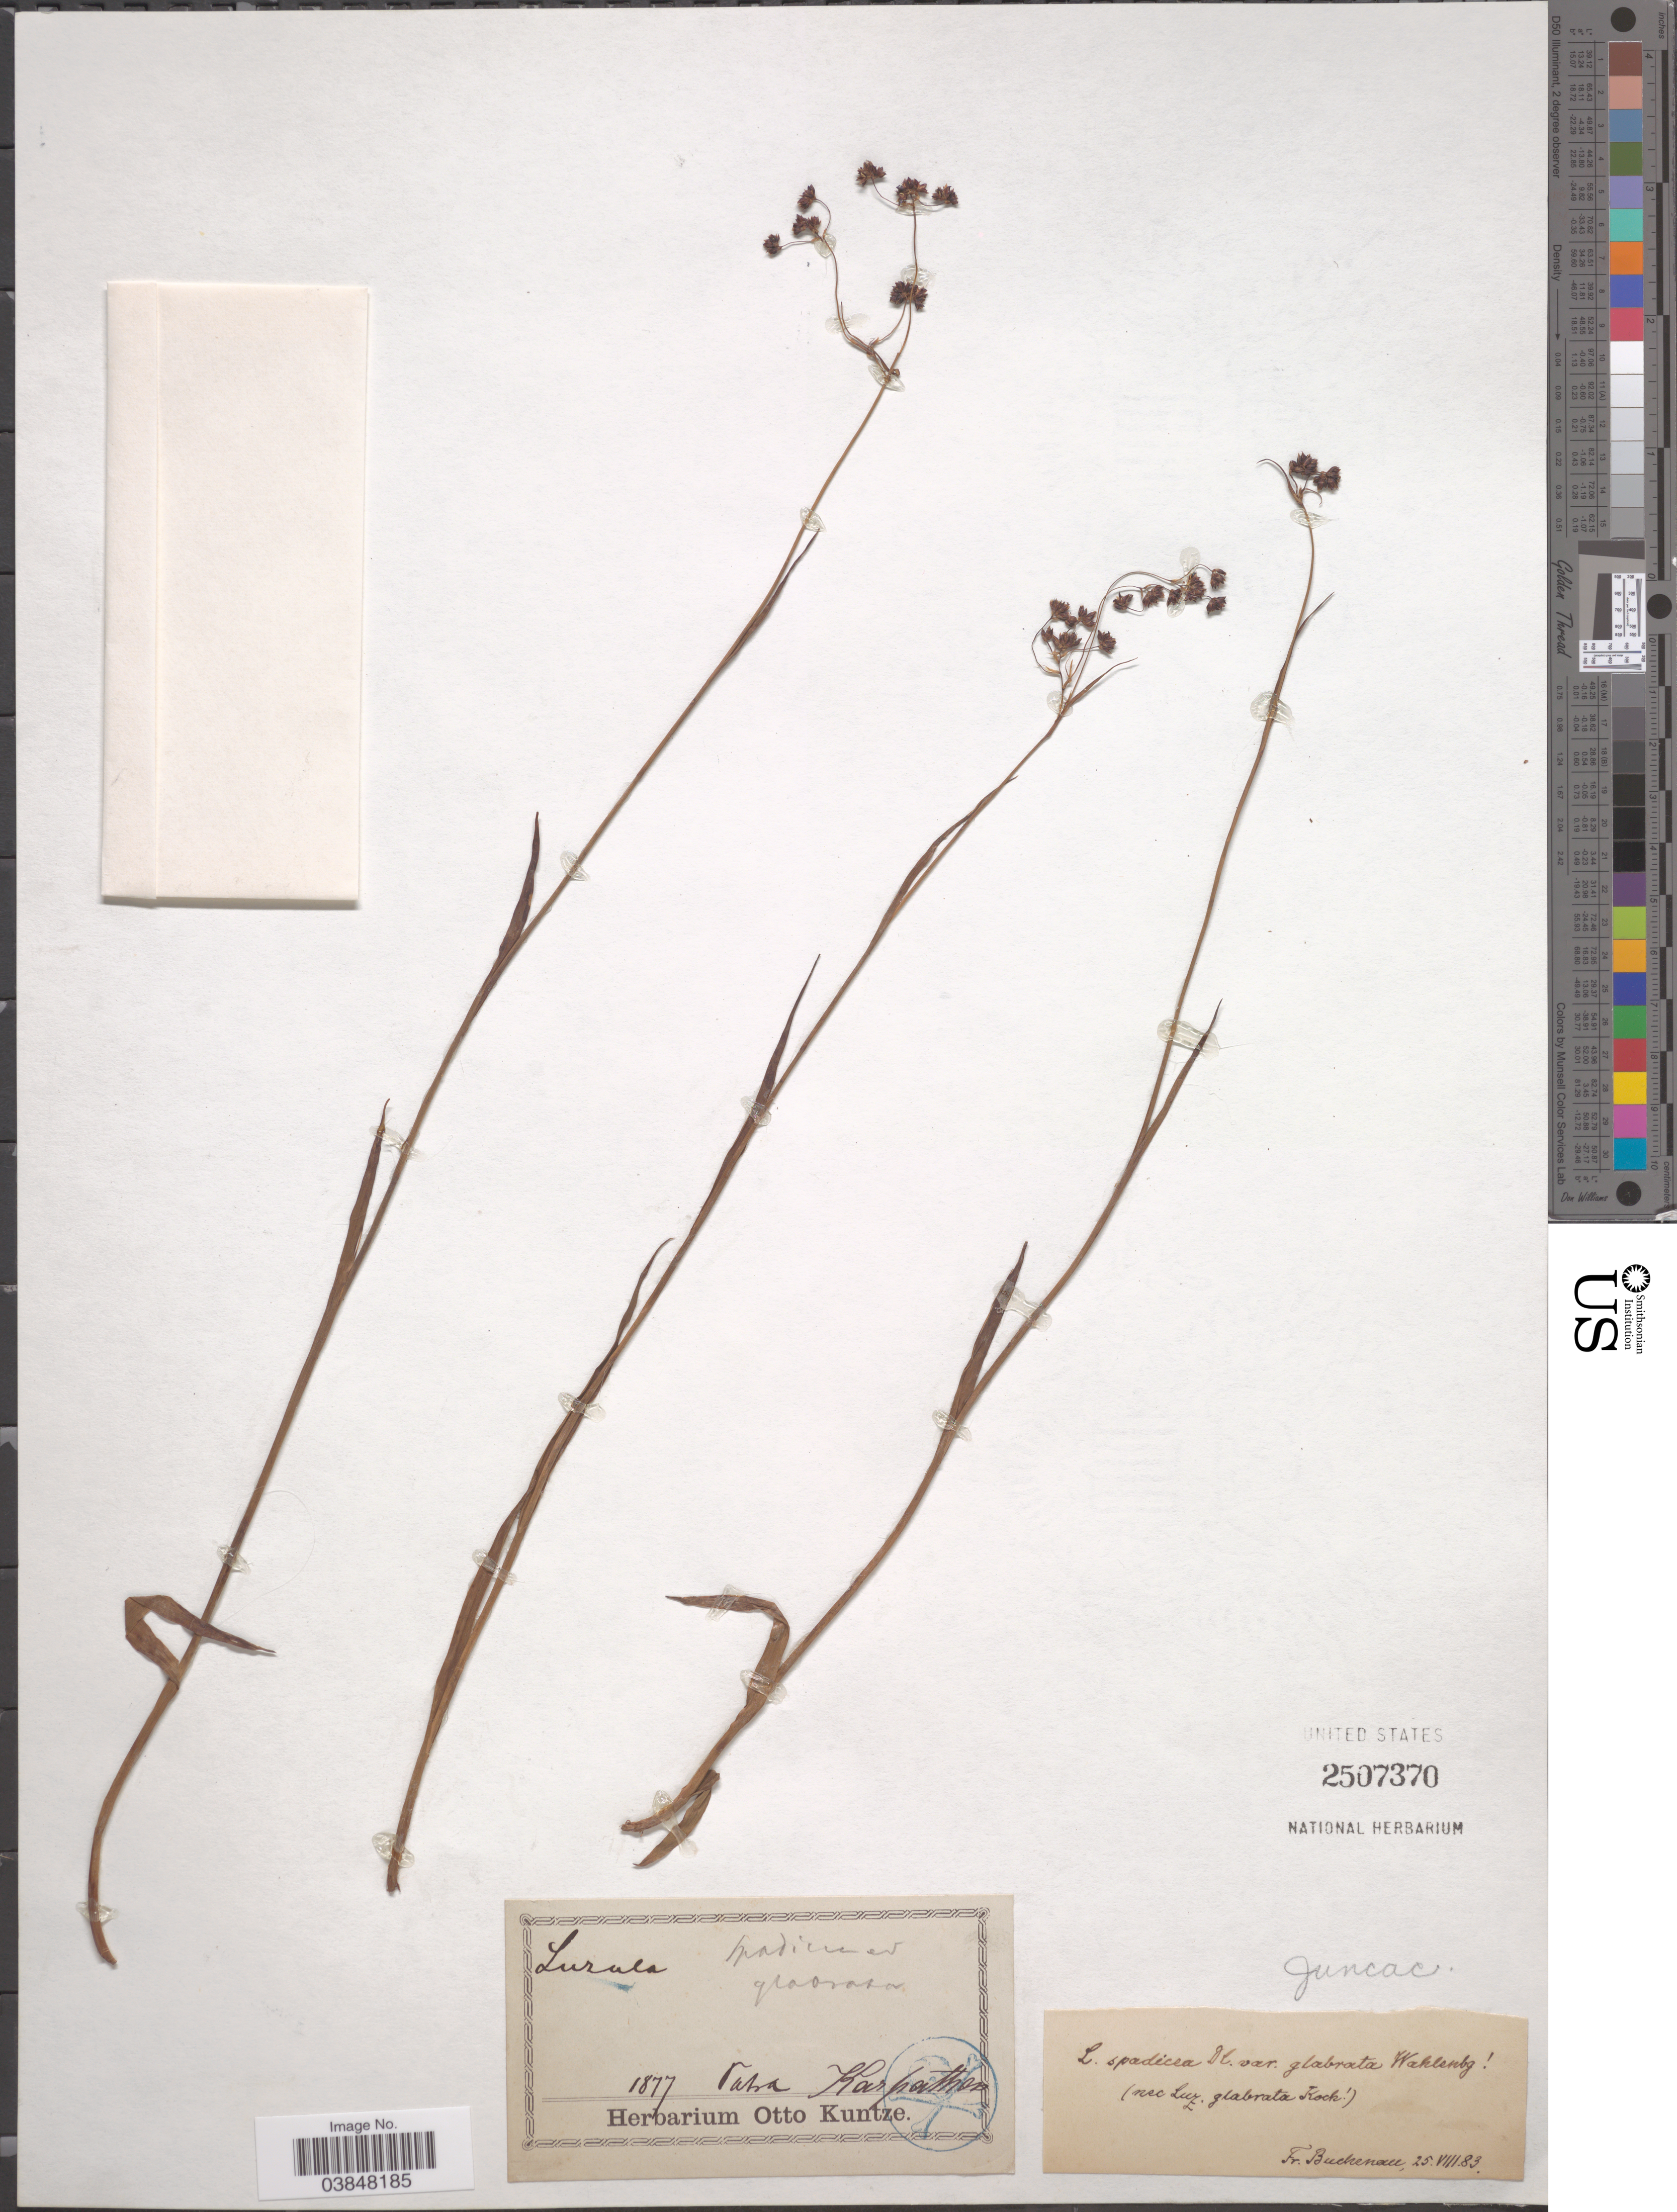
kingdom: Plantae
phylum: Tracheophyta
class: Liliopsida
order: Poales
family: Juncaceae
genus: Luzula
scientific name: Luzula spadicea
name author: DC.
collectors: ex herb. Otto Kuntze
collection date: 1877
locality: Tatra Karpathen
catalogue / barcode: US 2507370